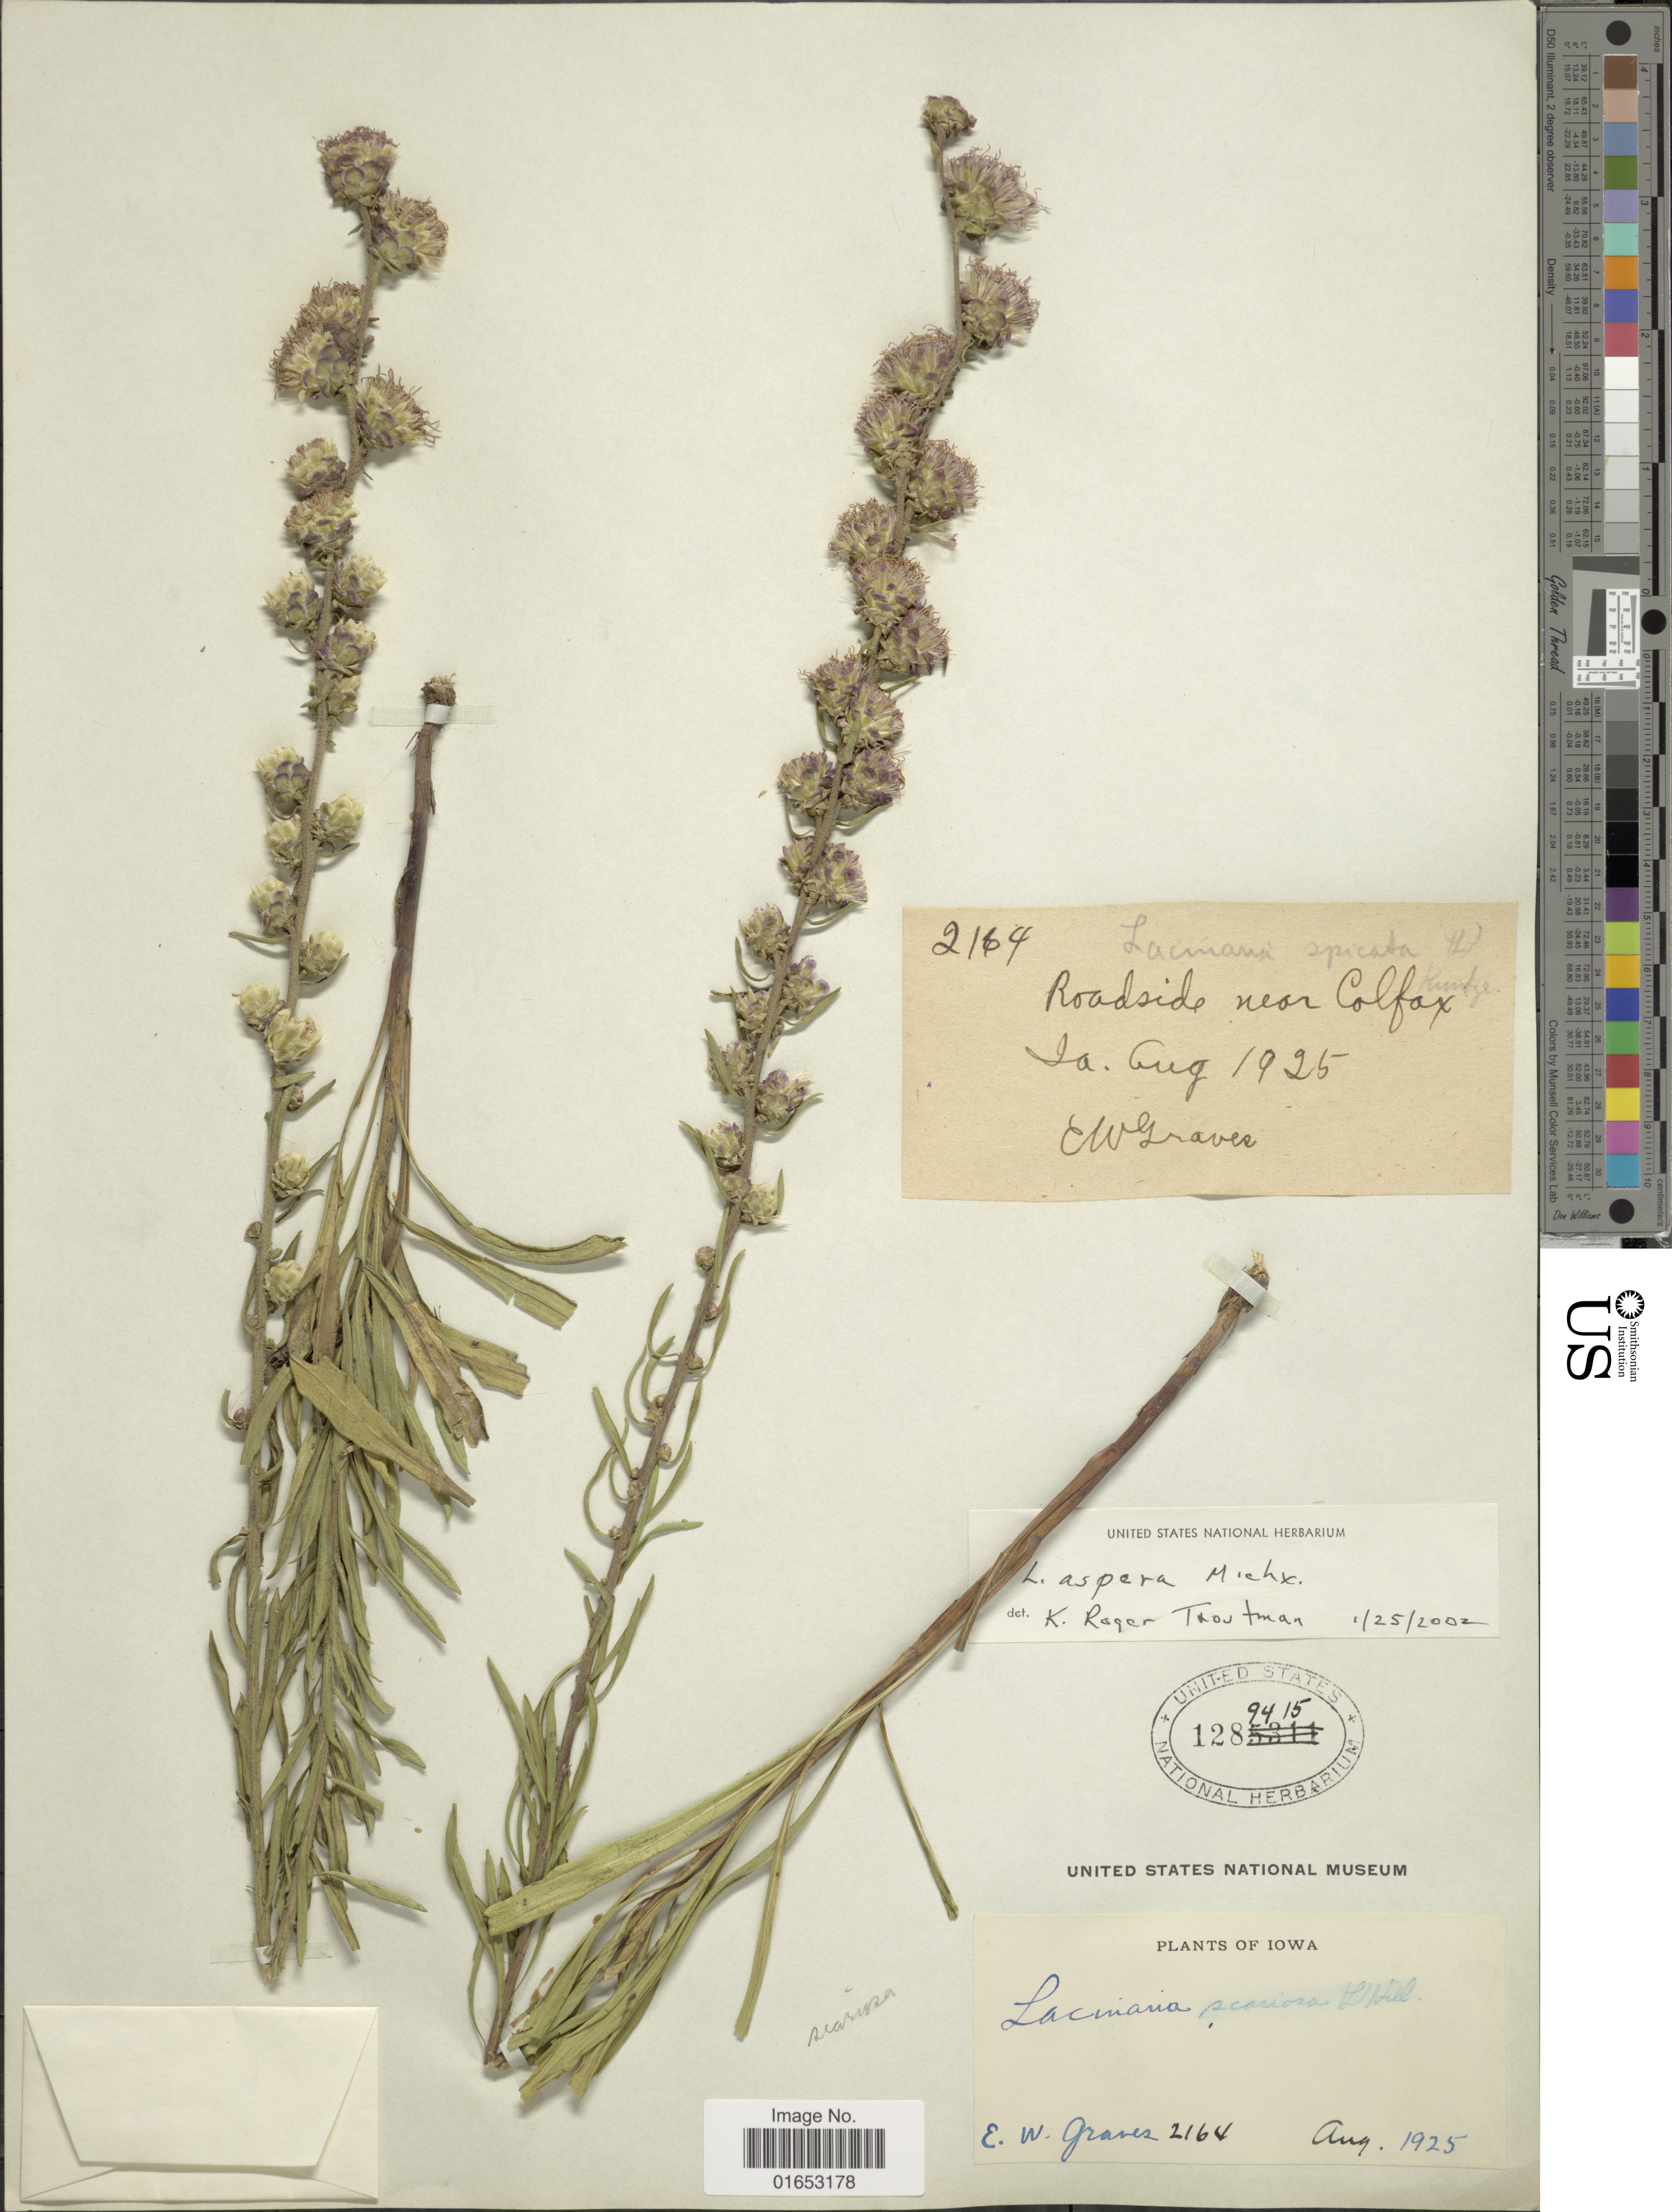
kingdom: Plantae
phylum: Tracheophyta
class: Magnoliopsida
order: Asterales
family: Asteraceae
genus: Liatris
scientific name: Liatris aspera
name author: Michx.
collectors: E. Graves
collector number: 2164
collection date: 1925-08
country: United States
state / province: Iowa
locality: Roadside near Colfox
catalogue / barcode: US 1289415